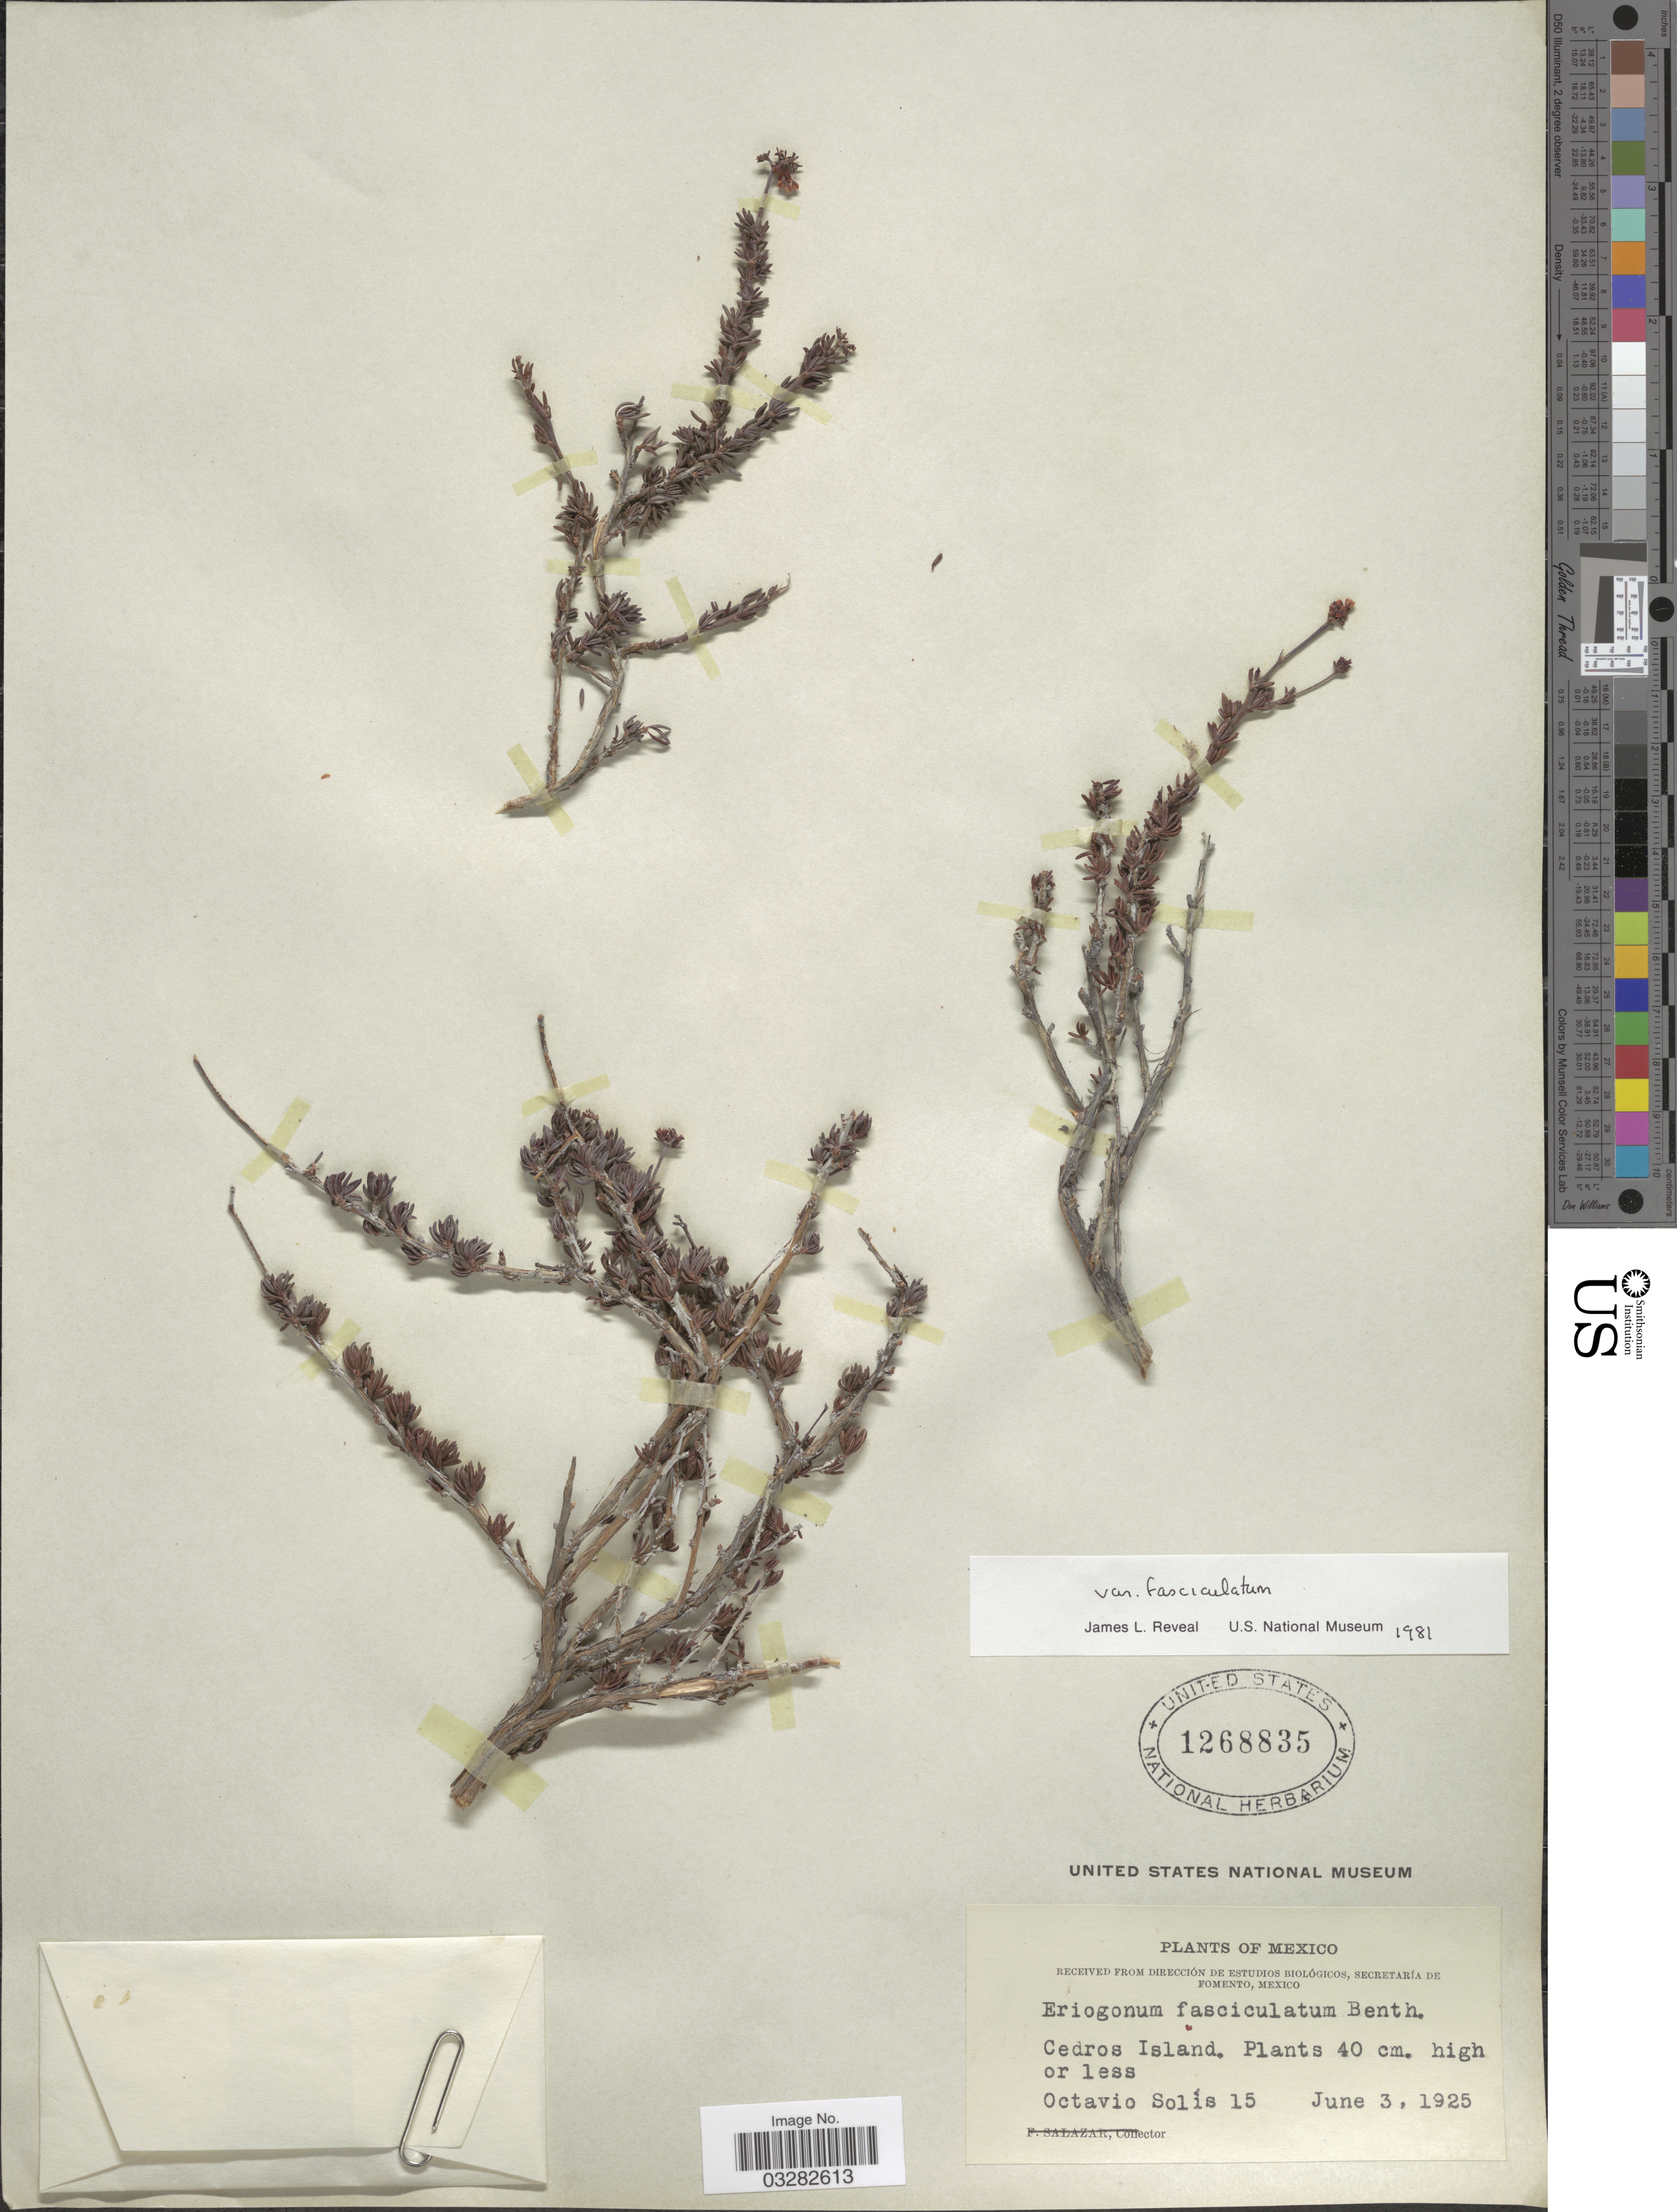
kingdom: Plantae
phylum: Tracheophyta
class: Magnoliopsida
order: Caryophyllales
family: Polygonaceae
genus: Eriogonum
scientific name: Eriogonum fasciculatum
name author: Benth.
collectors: O. Solis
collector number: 15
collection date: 1925-06-03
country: Mexico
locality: Cedros Island.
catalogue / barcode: US 1268835